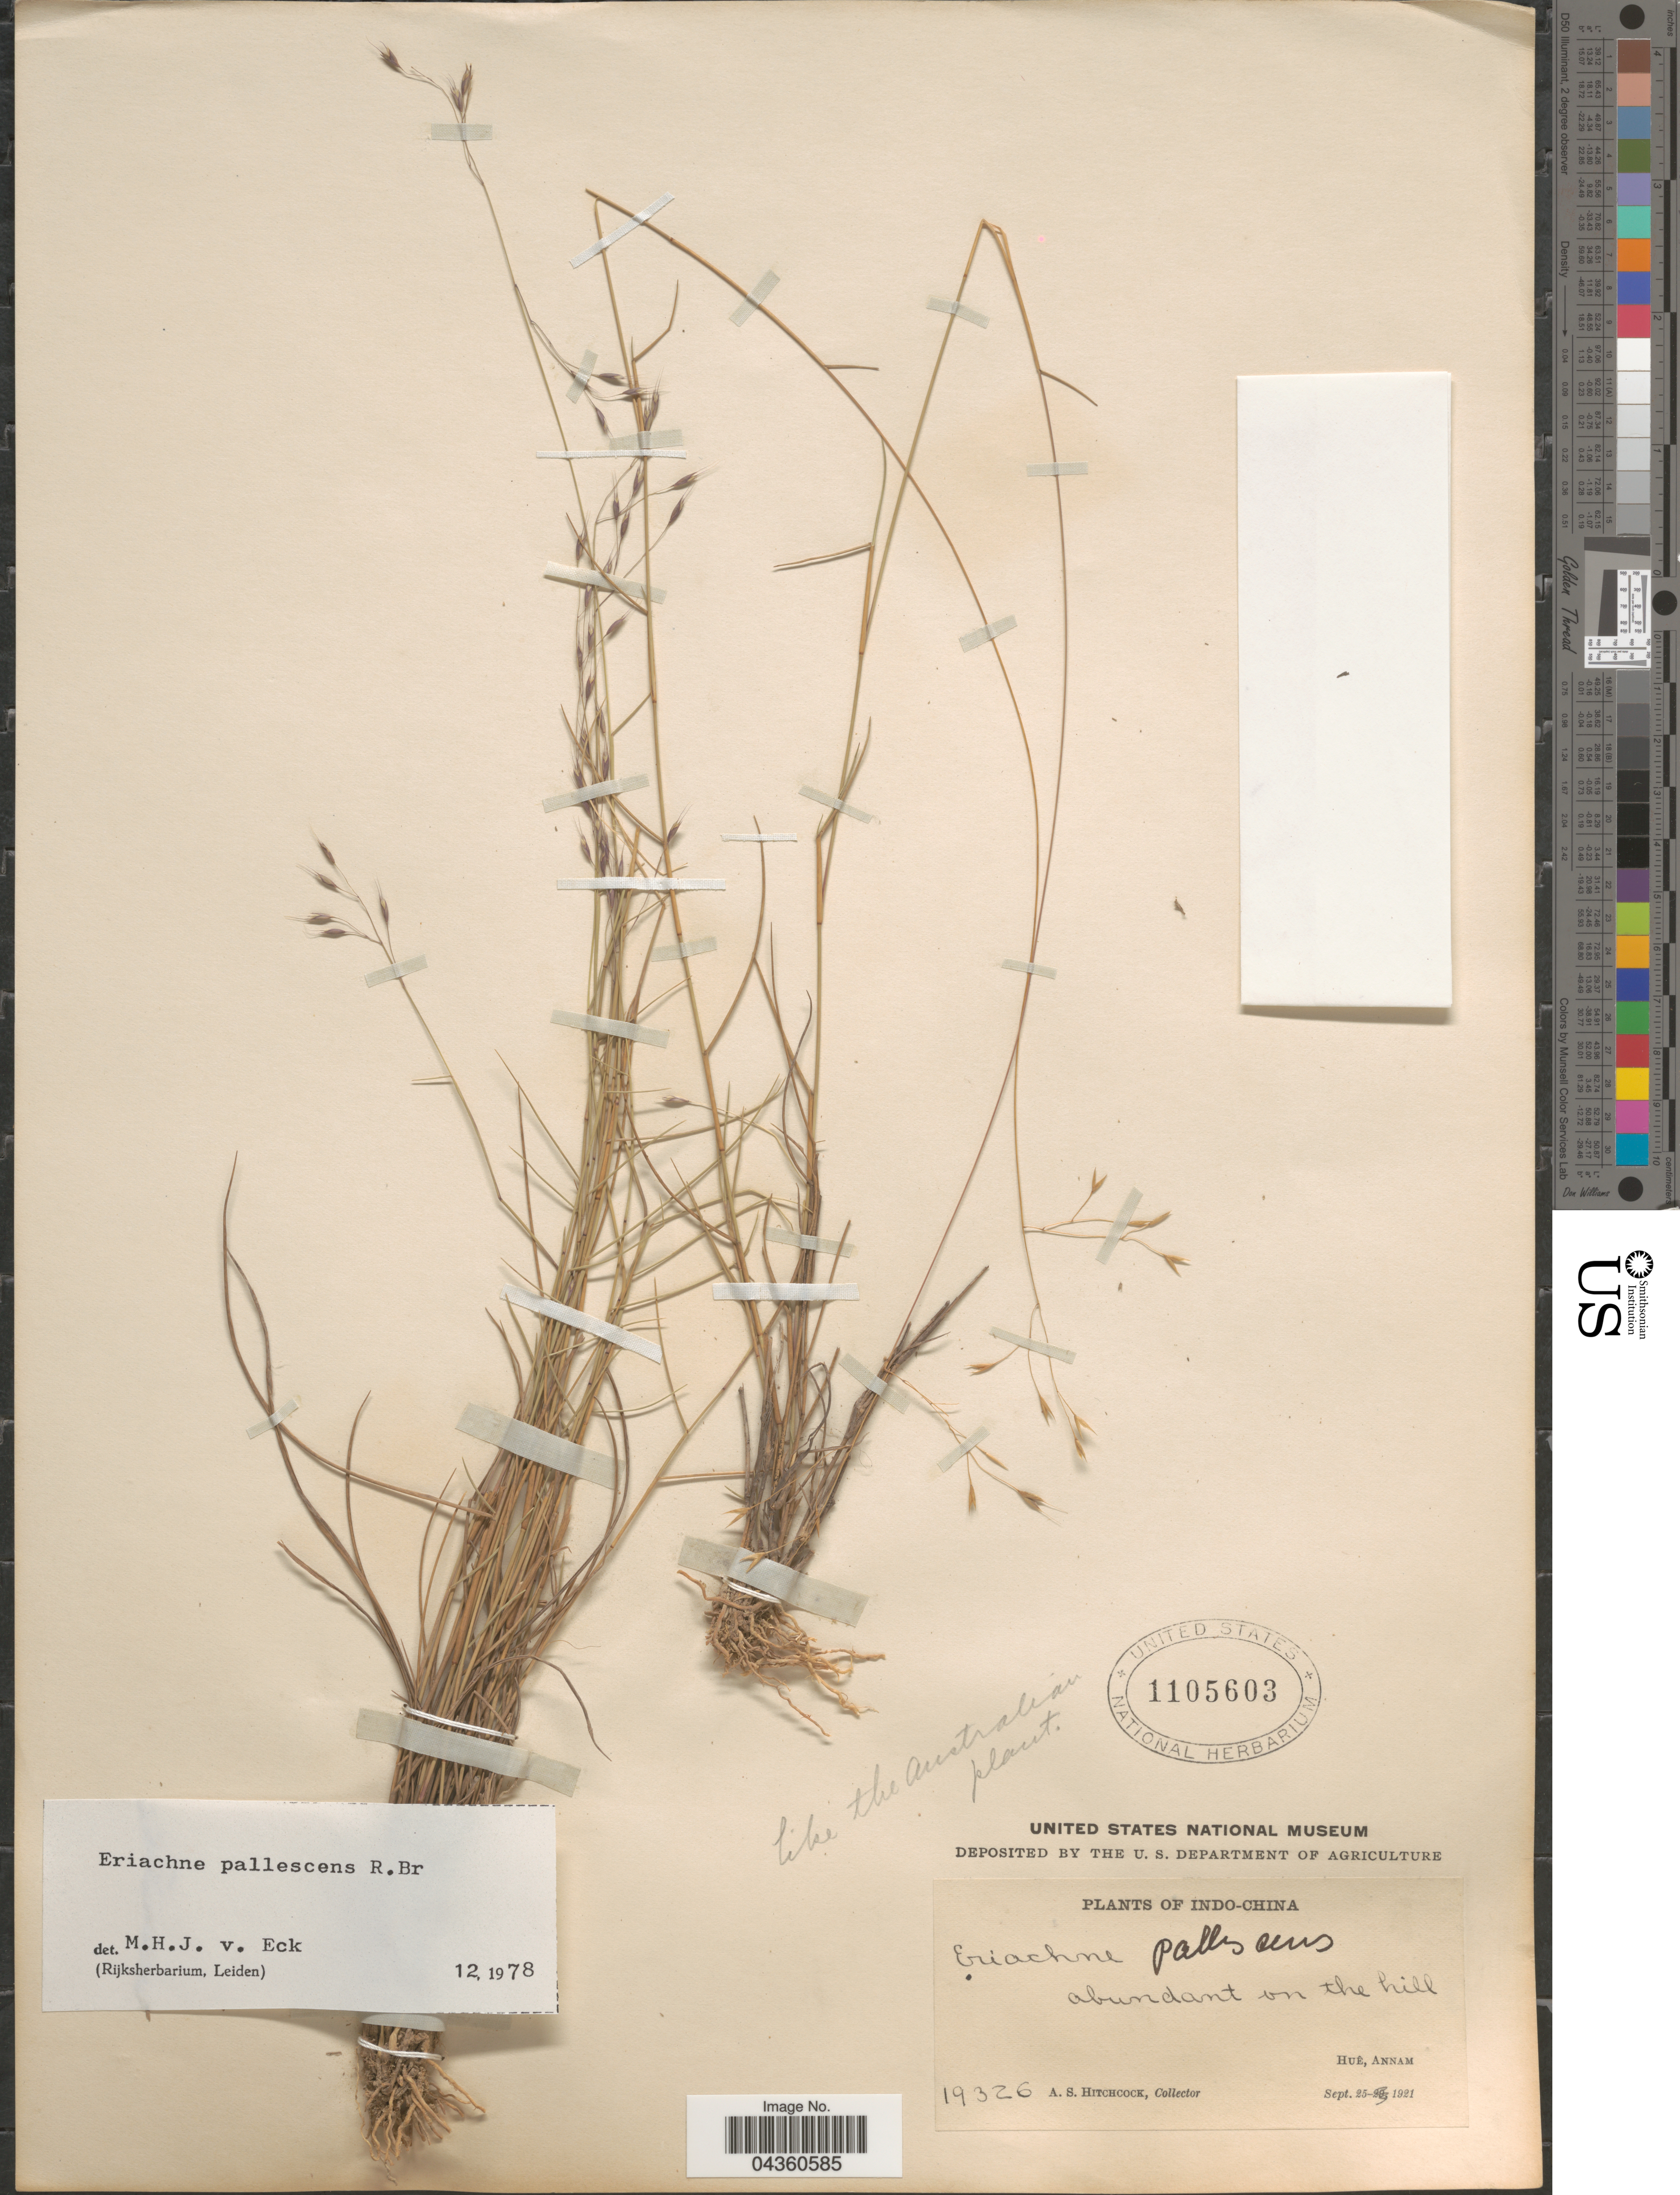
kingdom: Plantae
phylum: Tracheophyta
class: Liliopsida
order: Poales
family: Poaceae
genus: Eriachne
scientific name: Eriachne pallescens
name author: R. Br.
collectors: A. S. Hitchcock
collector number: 19326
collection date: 1921-09-25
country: Vietnam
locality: Indo-China. Abundant on the hill. Hué, Annam.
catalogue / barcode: US 1105603